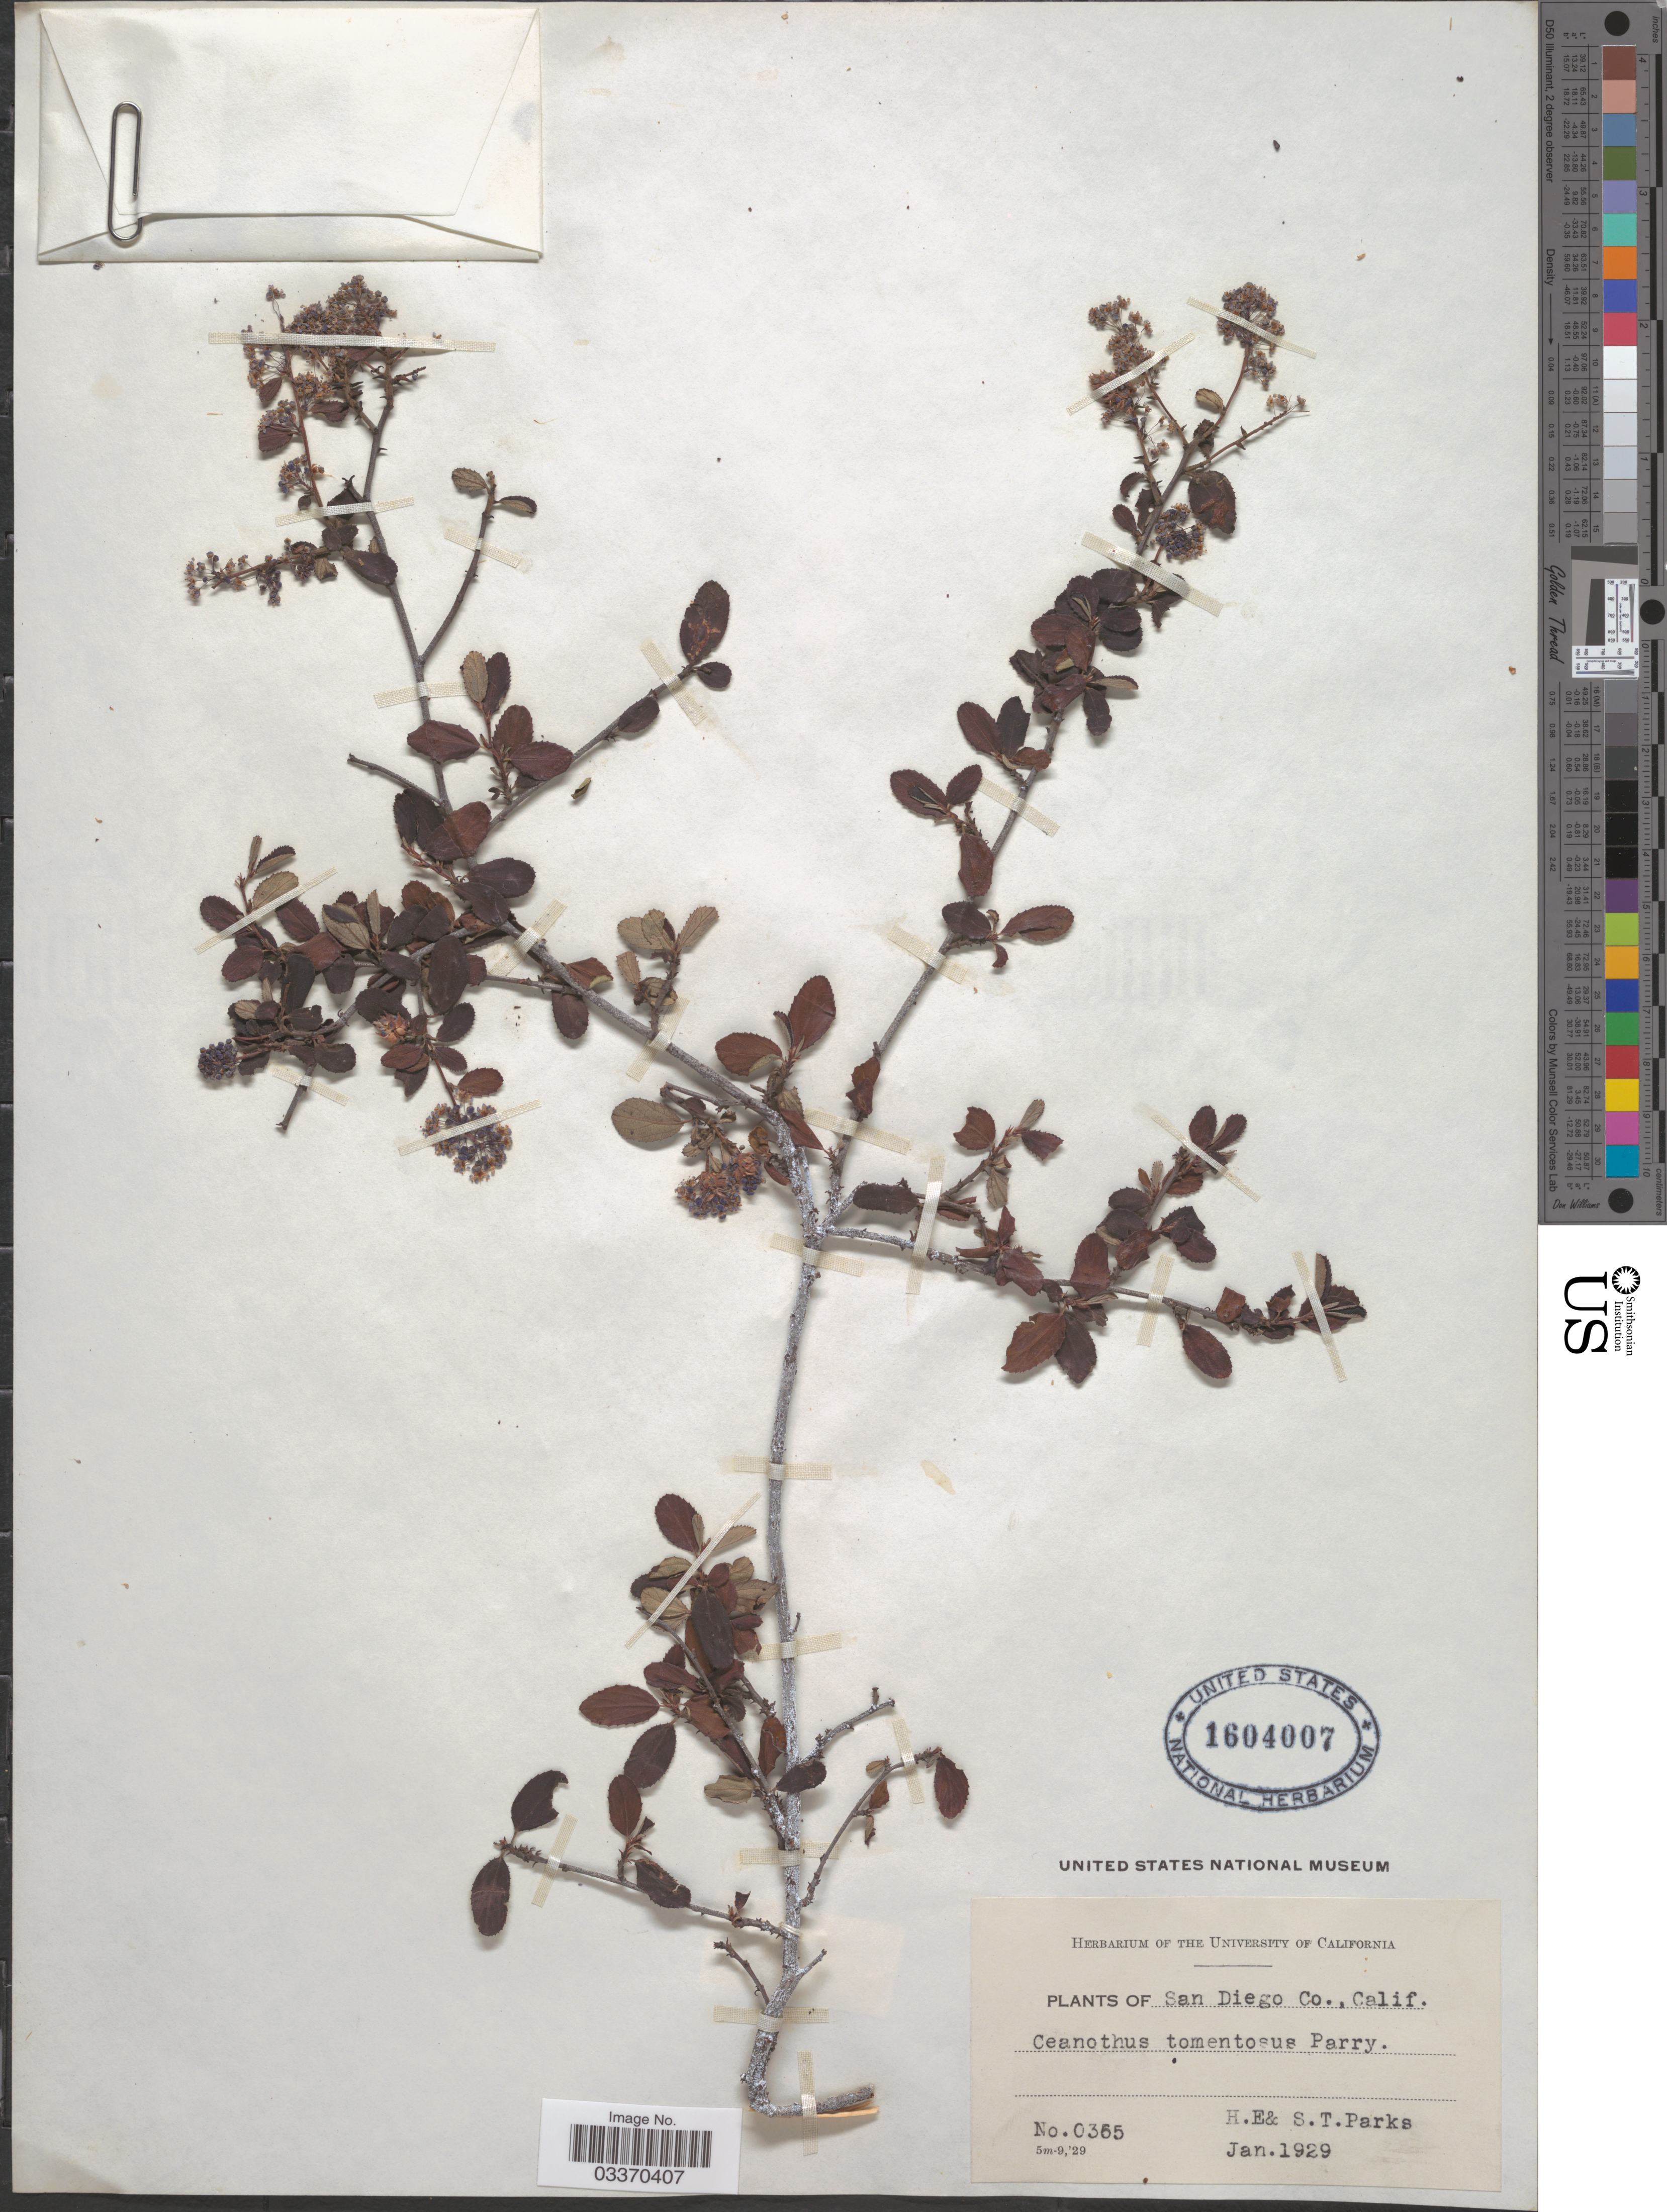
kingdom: Plantae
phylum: Tracheophyta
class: Magnoliopsida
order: Rosales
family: Rhamnaceae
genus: Ceanothus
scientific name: Ceanothus tomentosus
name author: Parry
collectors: H. E. Parks & S. Parks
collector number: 0365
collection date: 1929-01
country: United States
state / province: California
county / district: San Diego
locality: San Diego Co.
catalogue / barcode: US 1604007